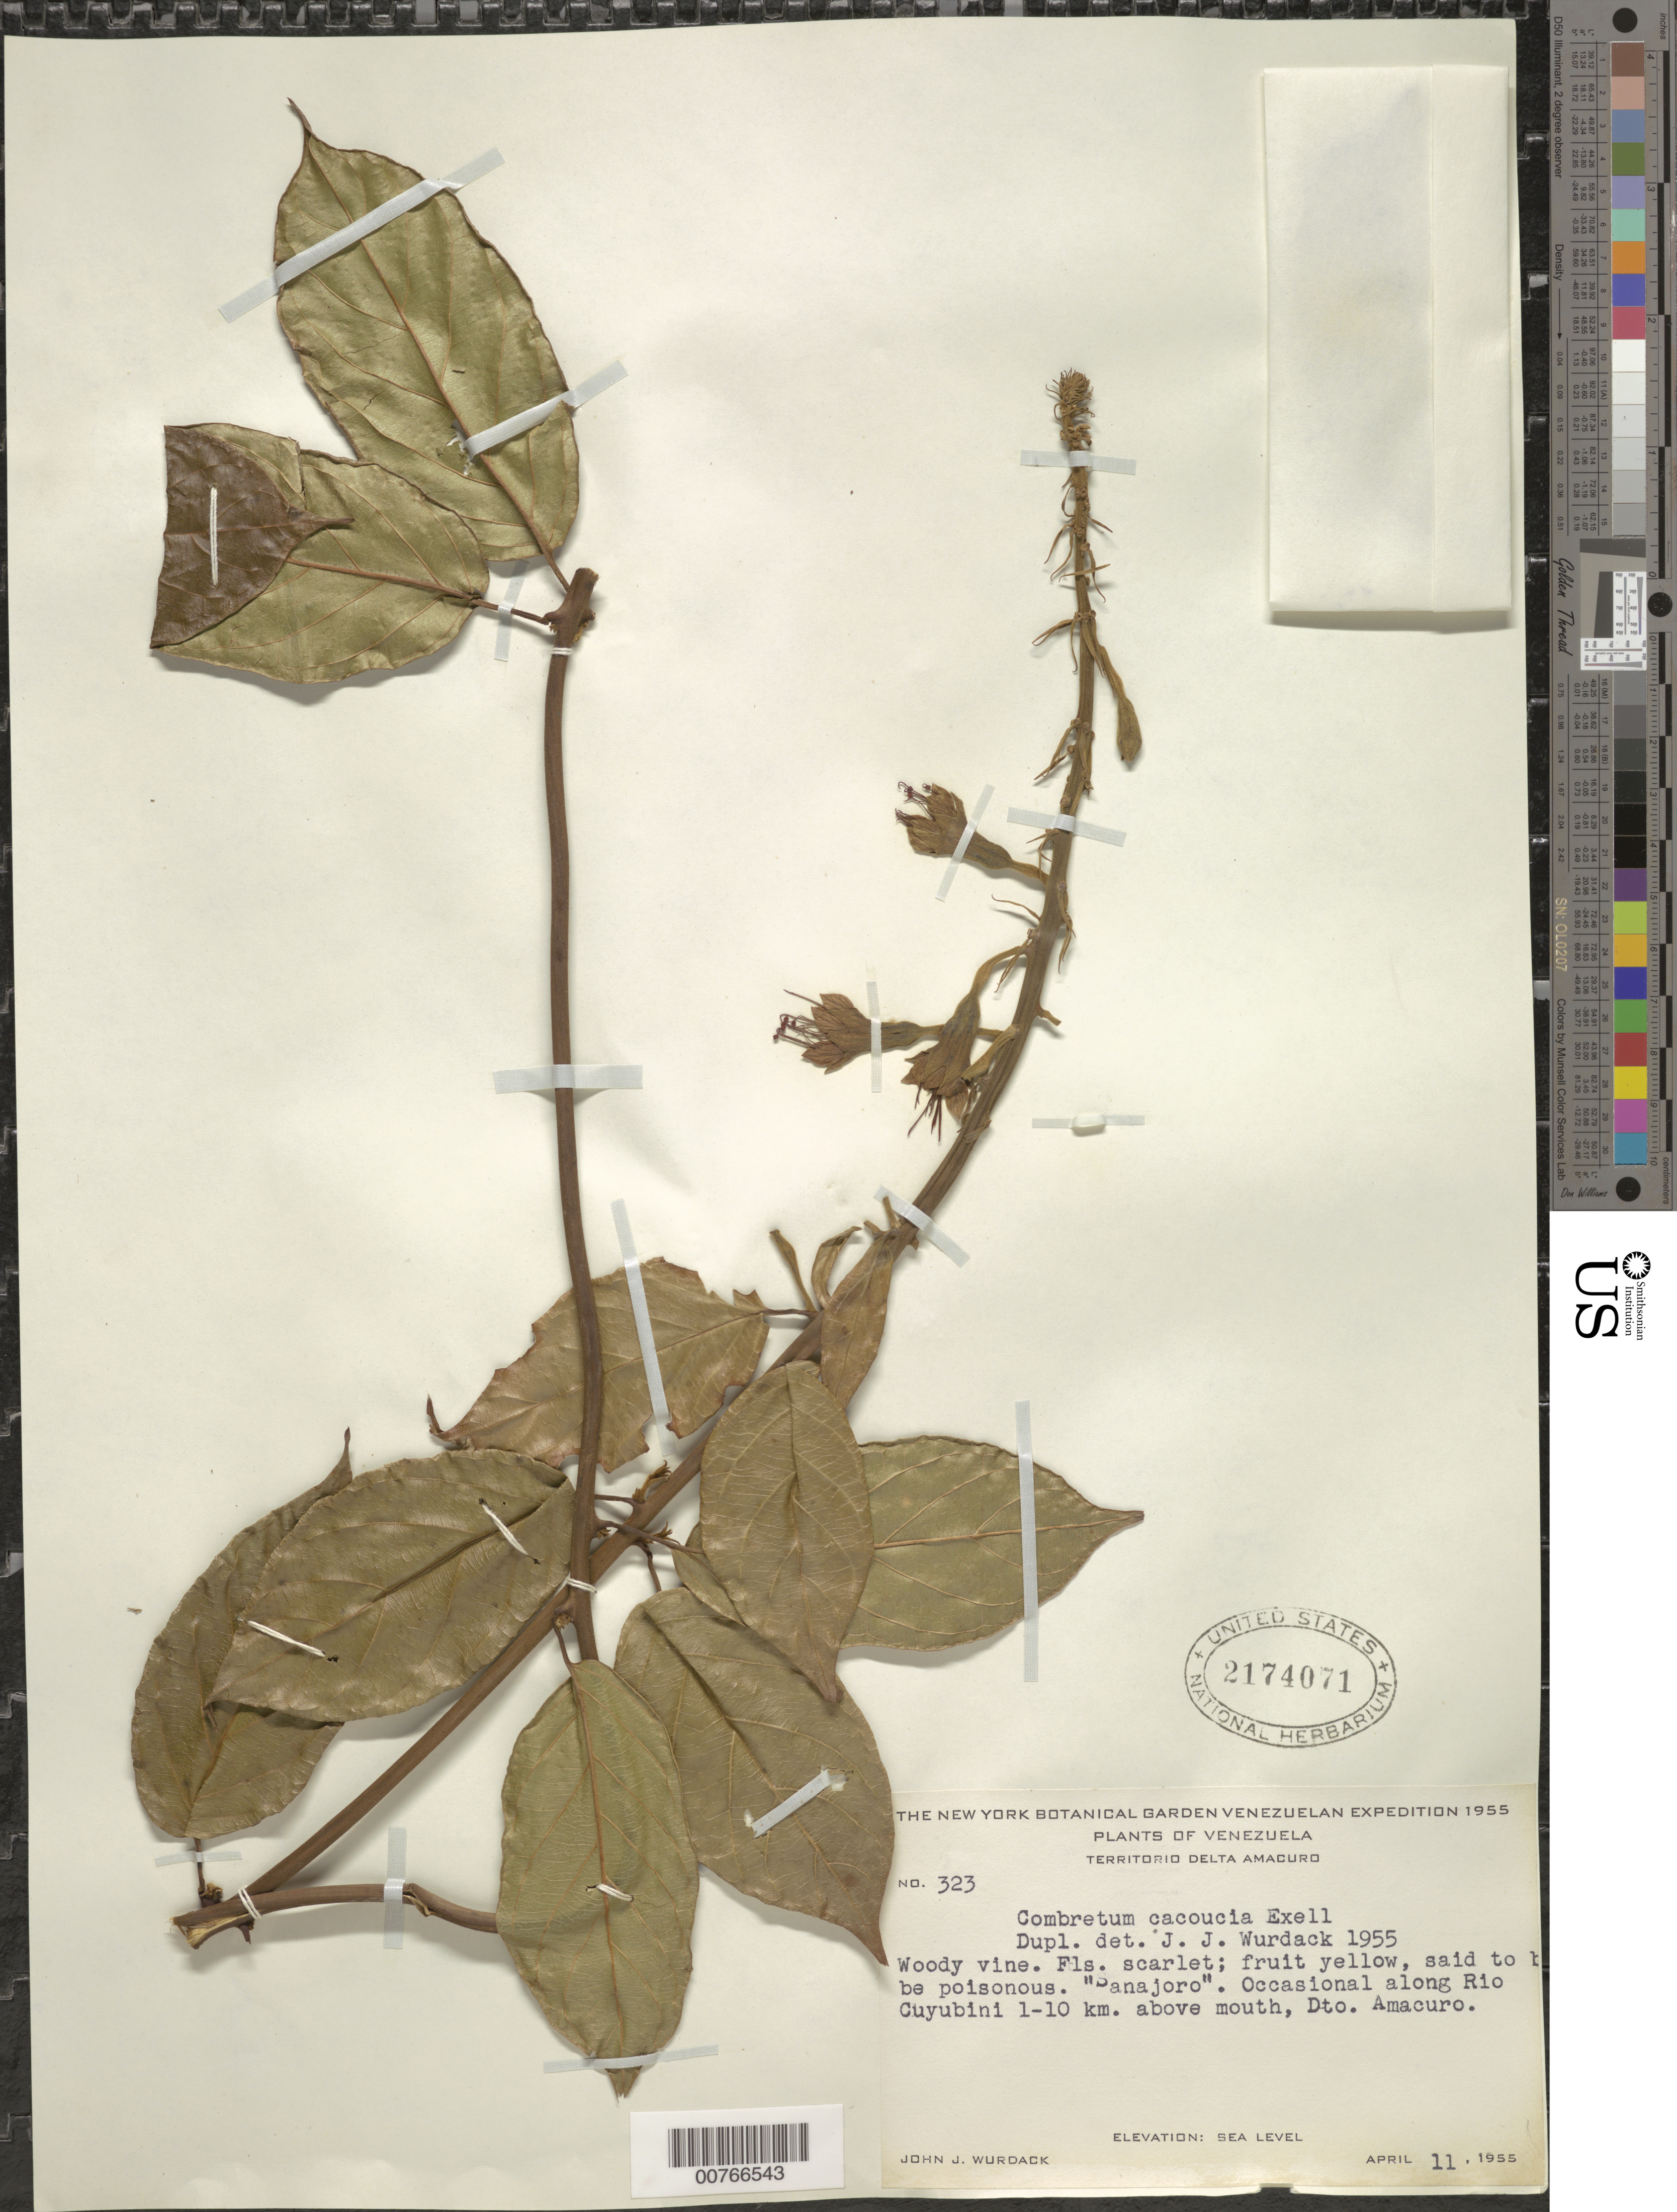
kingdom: Plantae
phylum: Tracheophyta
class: Magnoliopsida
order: Myrtales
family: Combretaceae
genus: Combretum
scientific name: Combretum cacoucia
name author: Exell ex Sandwith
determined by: Wurdack, John J., (US), US (UNITED STATES)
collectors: J. J. Wurdack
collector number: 323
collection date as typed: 11-Apr-55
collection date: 1955-04-11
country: Venezuela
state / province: Delta Amacuro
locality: Río Cuyubini, 1-10 km above mouth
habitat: Along river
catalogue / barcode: US 2174071